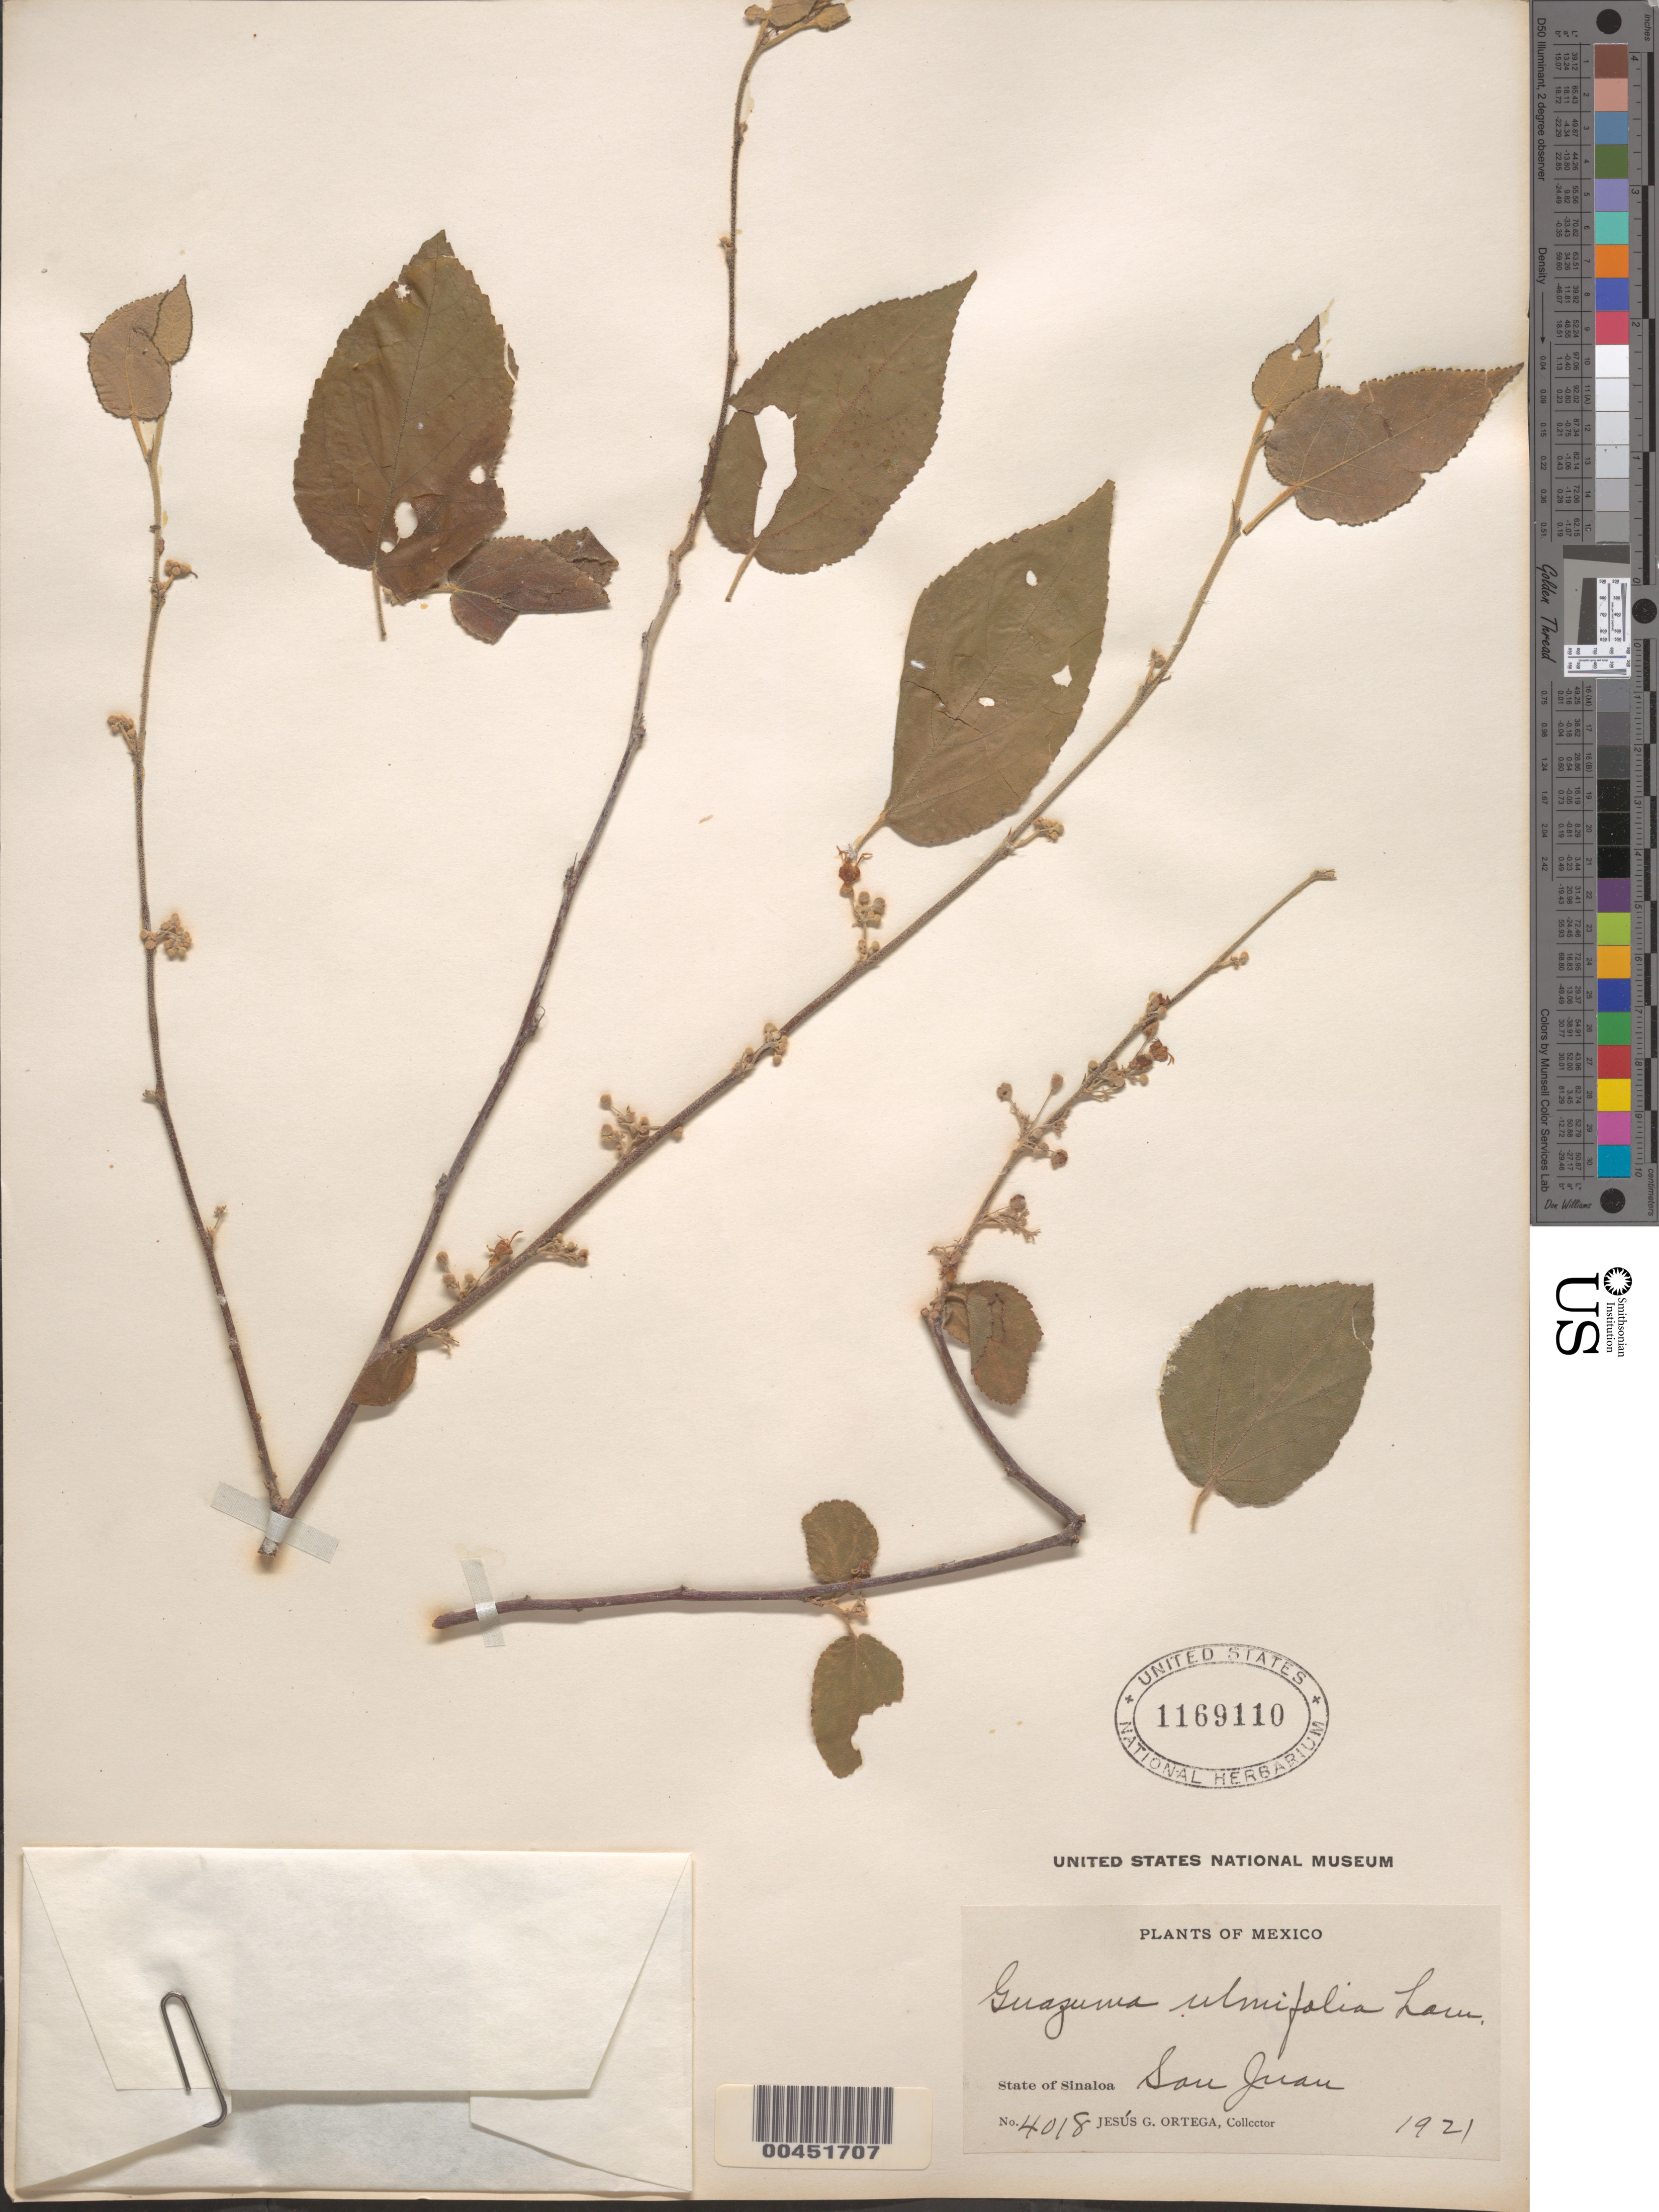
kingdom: Plantae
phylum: Tracheophyta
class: Magnoliopsida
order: Malvales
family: Malvaceae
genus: Guazuma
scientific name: Guazuma ulmifolia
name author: Lam.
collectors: J. Ortega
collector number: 4018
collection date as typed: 1921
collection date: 1921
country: Mexico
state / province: Sinaloa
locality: San Juan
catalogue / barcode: US 1169110